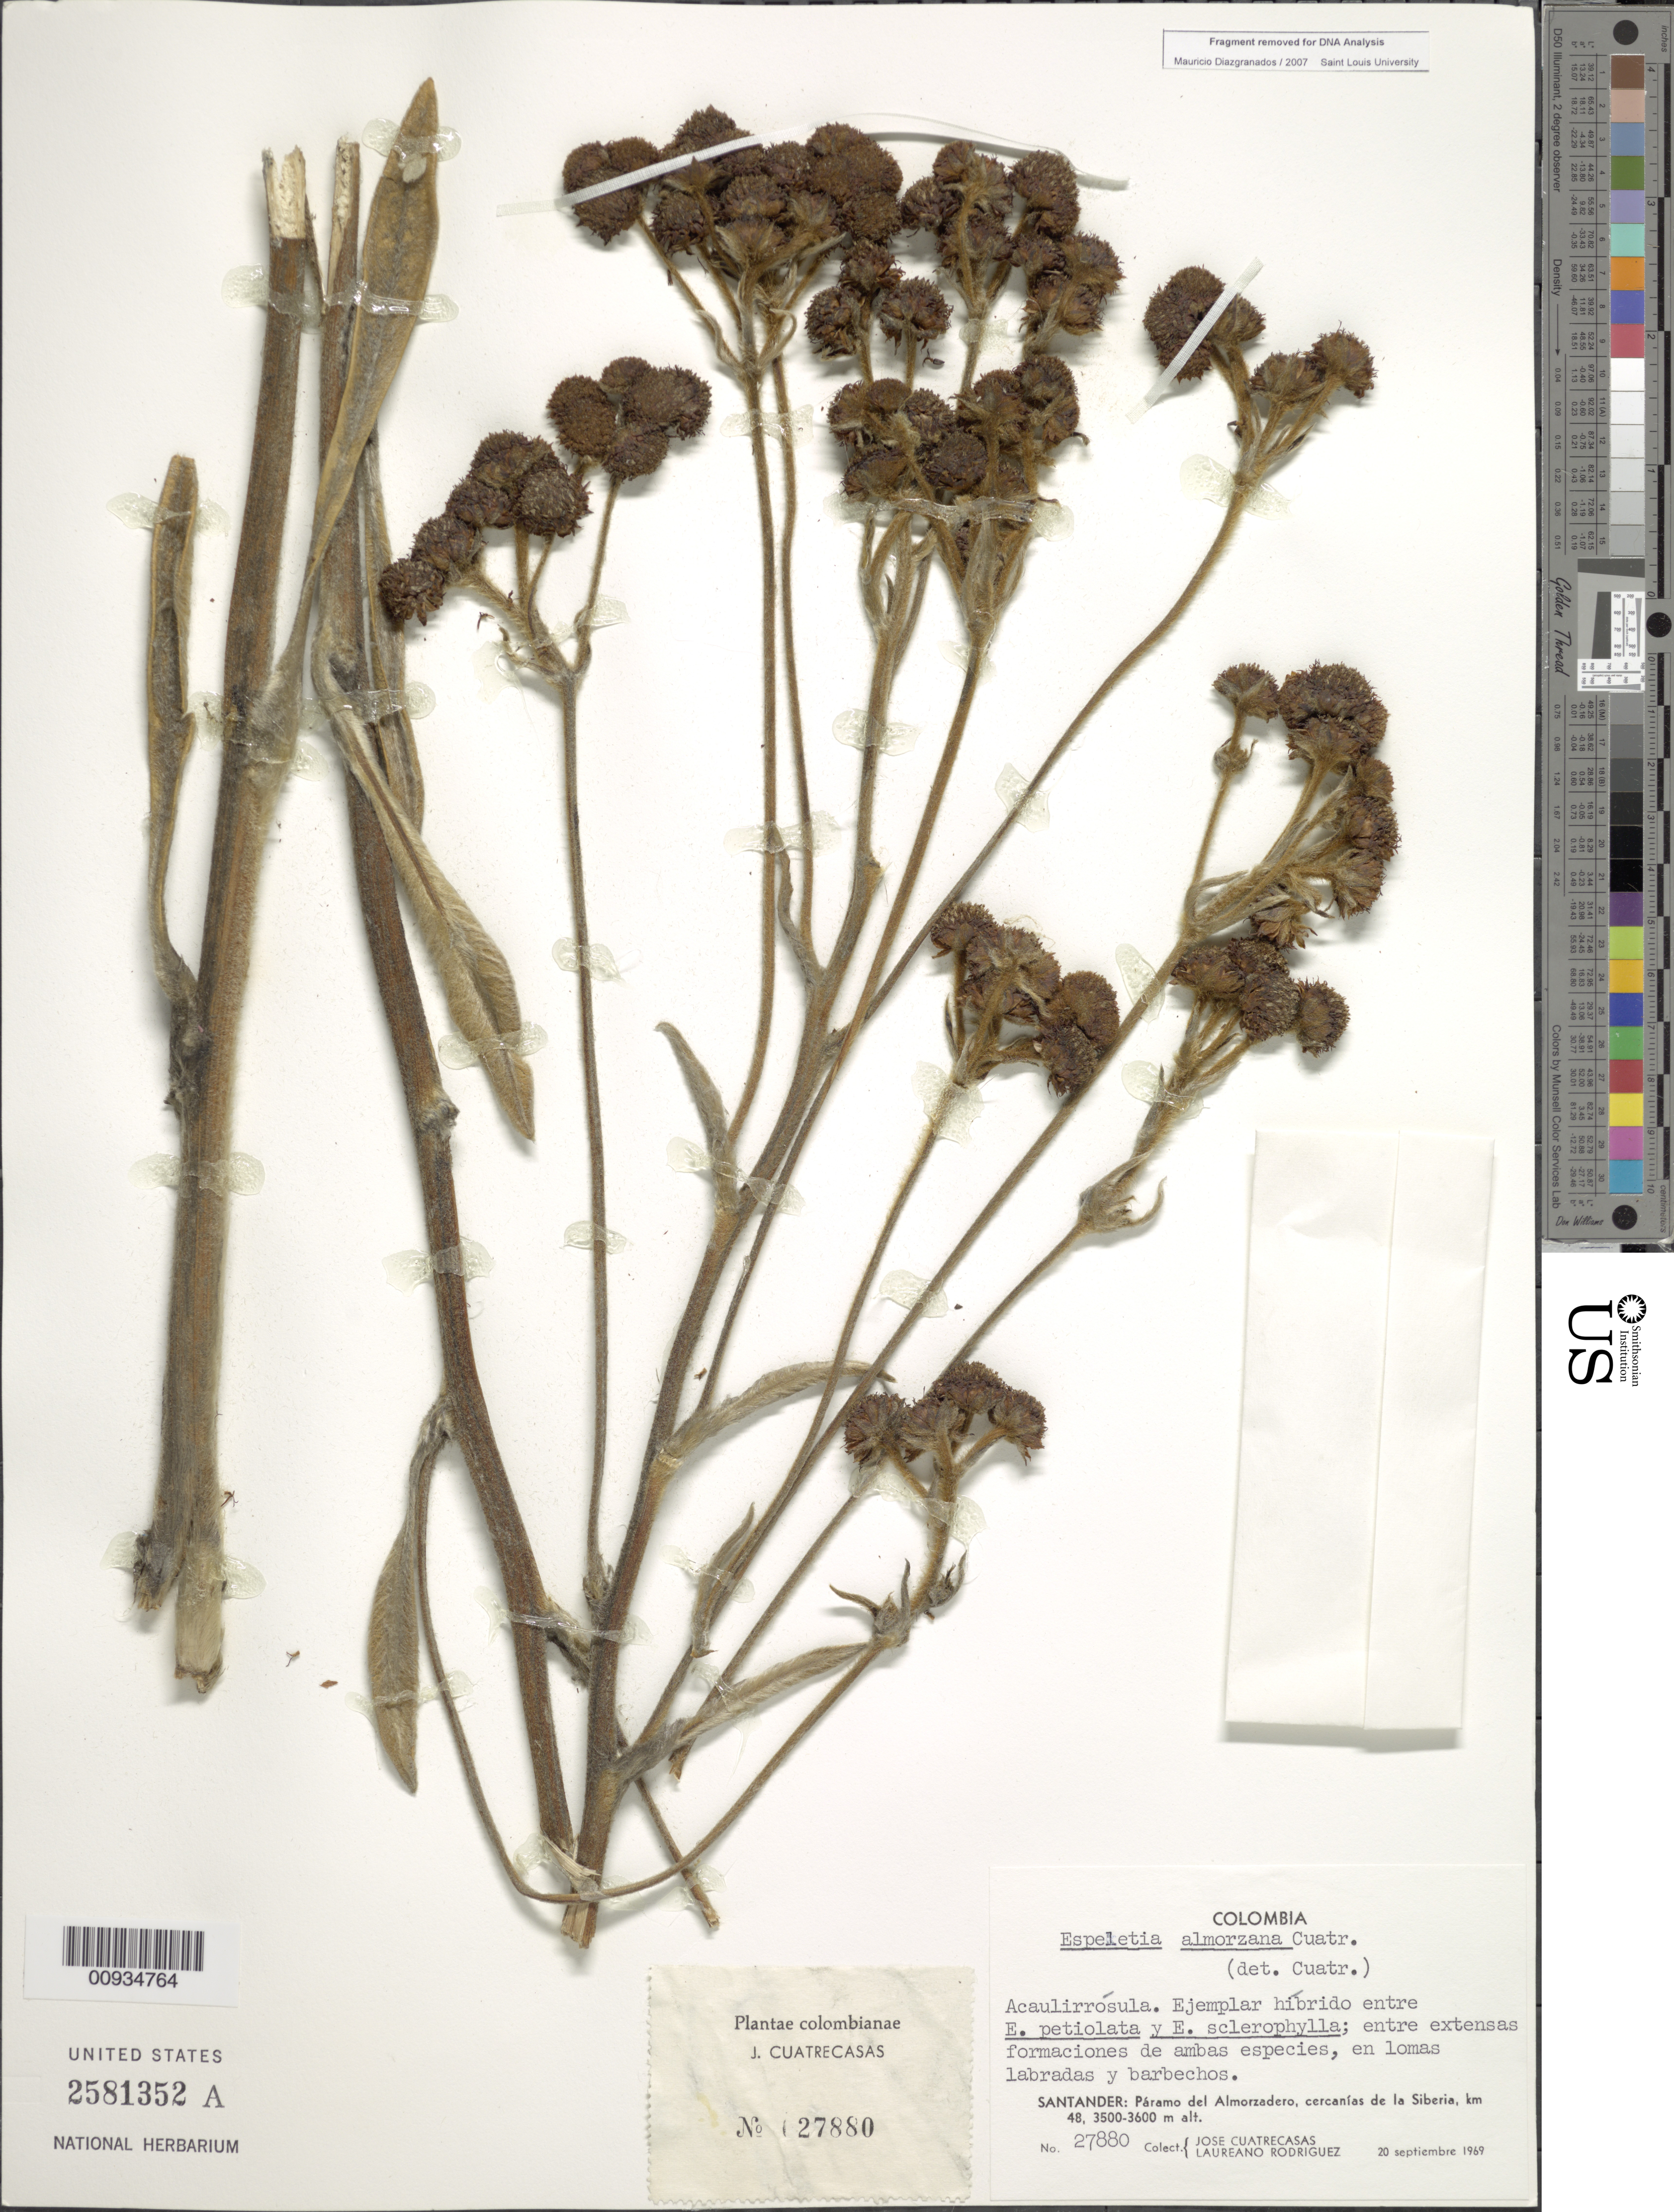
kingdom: Plantae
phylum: Tracheophyta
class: Magnoliopsida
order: Asterales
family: Asteraceae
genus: Espeletiopsis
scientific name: Espeletiopsis x almorazana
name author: Cuatrec.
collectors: J. Cuatrecasas & L. Rodriguez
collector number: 27880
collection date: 1969-09-20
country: Colombia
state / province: Santander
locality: Páramo de Almorzadero. Cercanías de la Siberia, km 48.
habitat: Entre extensas formaciones de ambas especies, en lomas labradas y barbechos.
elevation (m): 3500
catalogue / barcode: US 2581352A